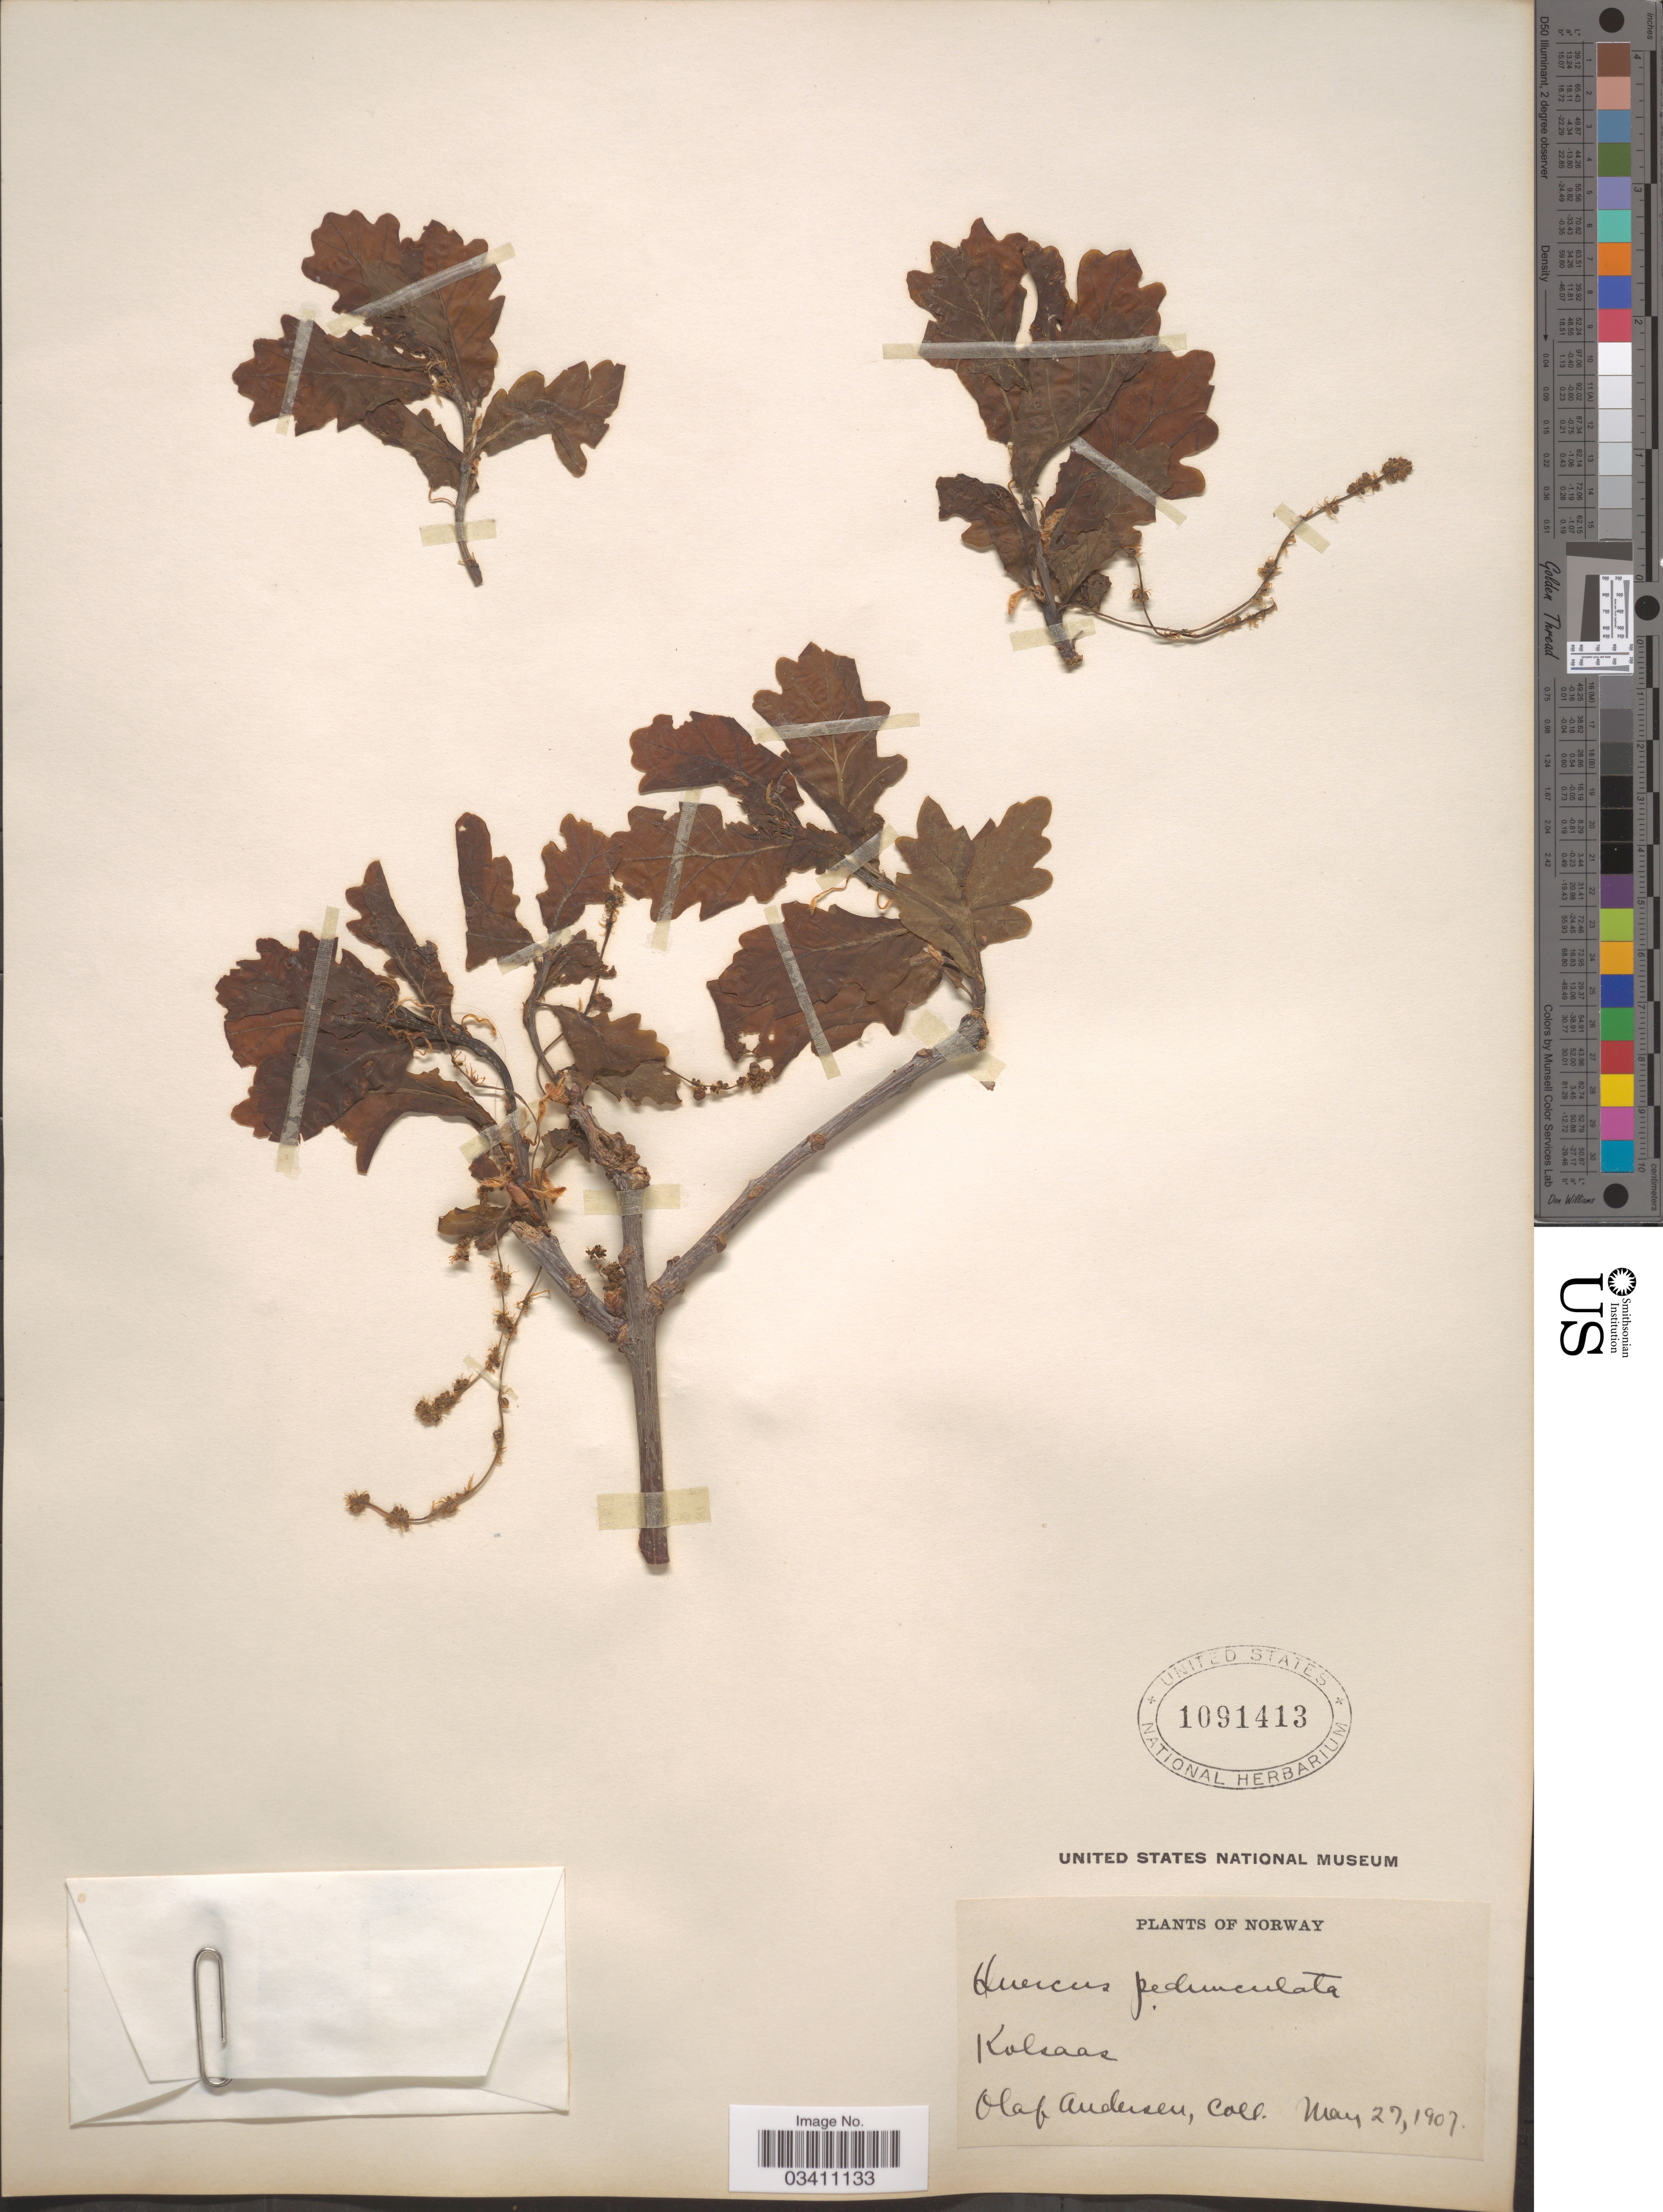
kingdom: Plantae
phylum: Tracheophyta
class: Magnoliopsida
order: Fagales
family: Fagaceae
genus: Quercus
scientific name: Quercus robur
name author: L.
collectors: O. Andersen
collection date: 1907-05-27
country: Norway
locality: Kolsaas.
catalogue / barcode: US 1091413